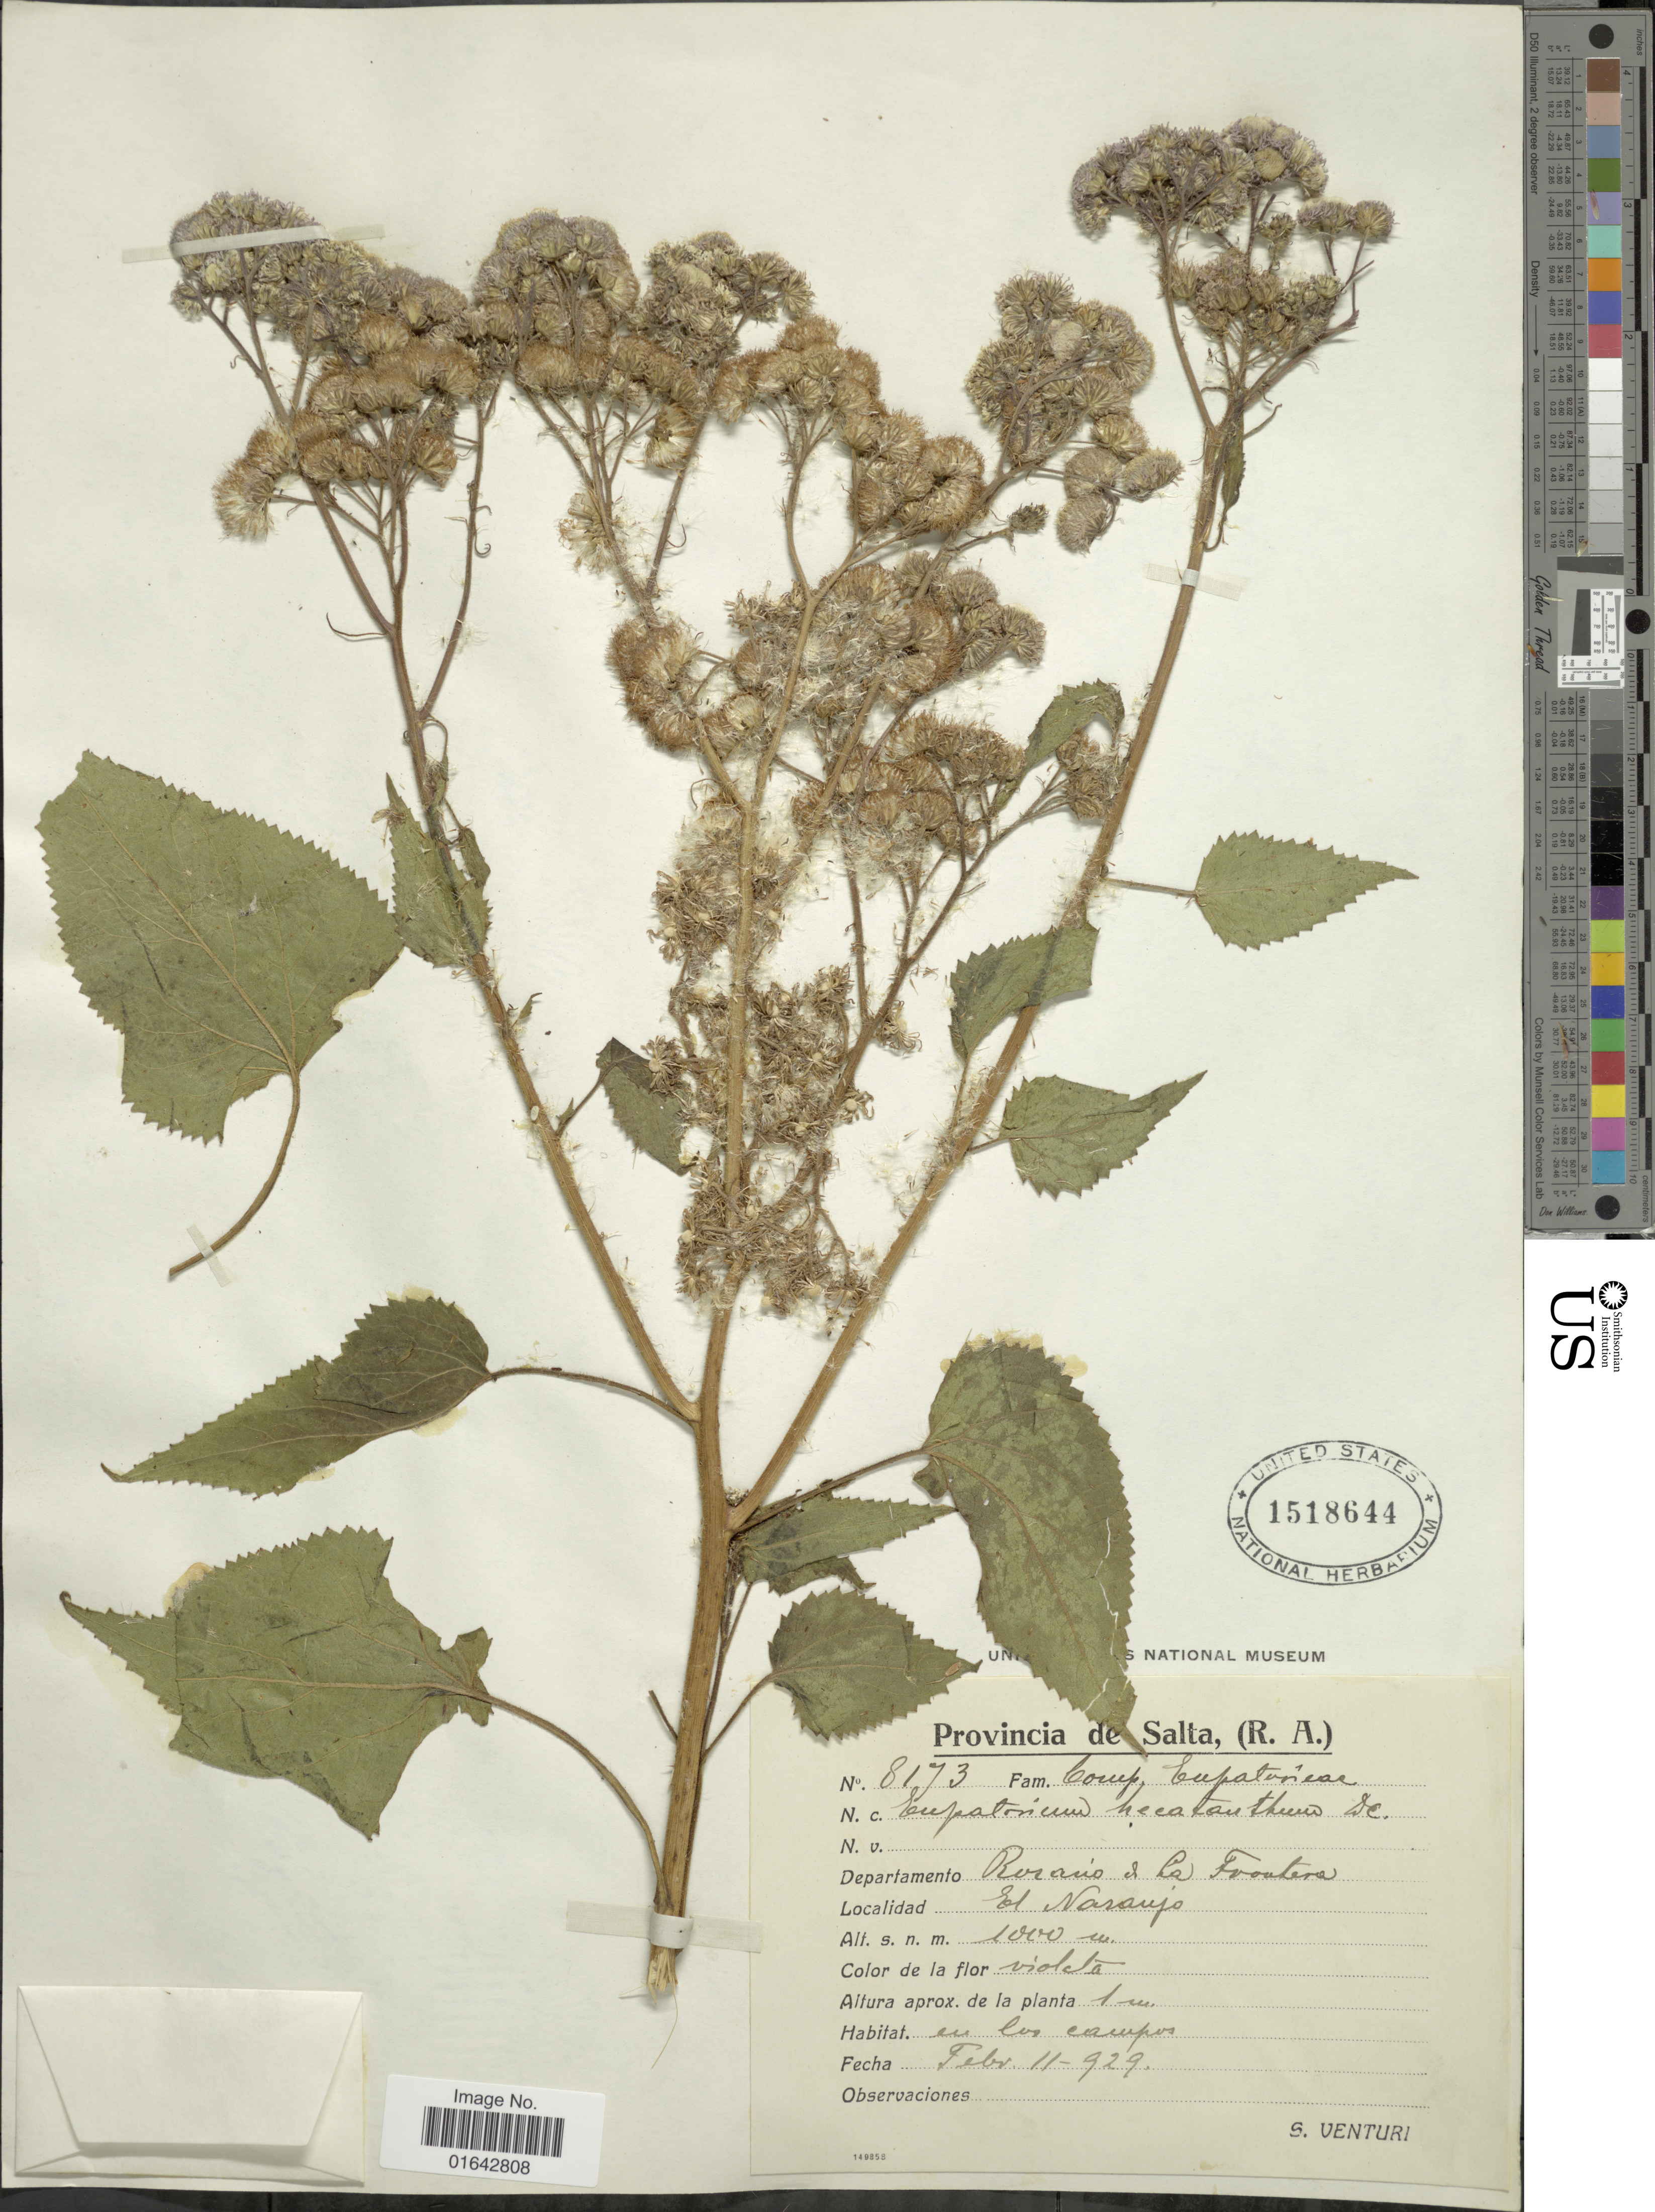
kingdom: Plantae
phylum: Tracheophyta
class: Magnoliopsida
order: Asterales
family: Asteraceae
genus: Urolepis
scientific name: Urolepis hecatantha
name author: (DC.) R.M. King & H. Rob.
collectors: S. Venturi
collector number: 8173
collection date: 1929-02-11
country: Argentina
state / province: Salta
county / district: Rosario de La Frontera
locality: El Naranjo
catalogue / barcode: US 1518644